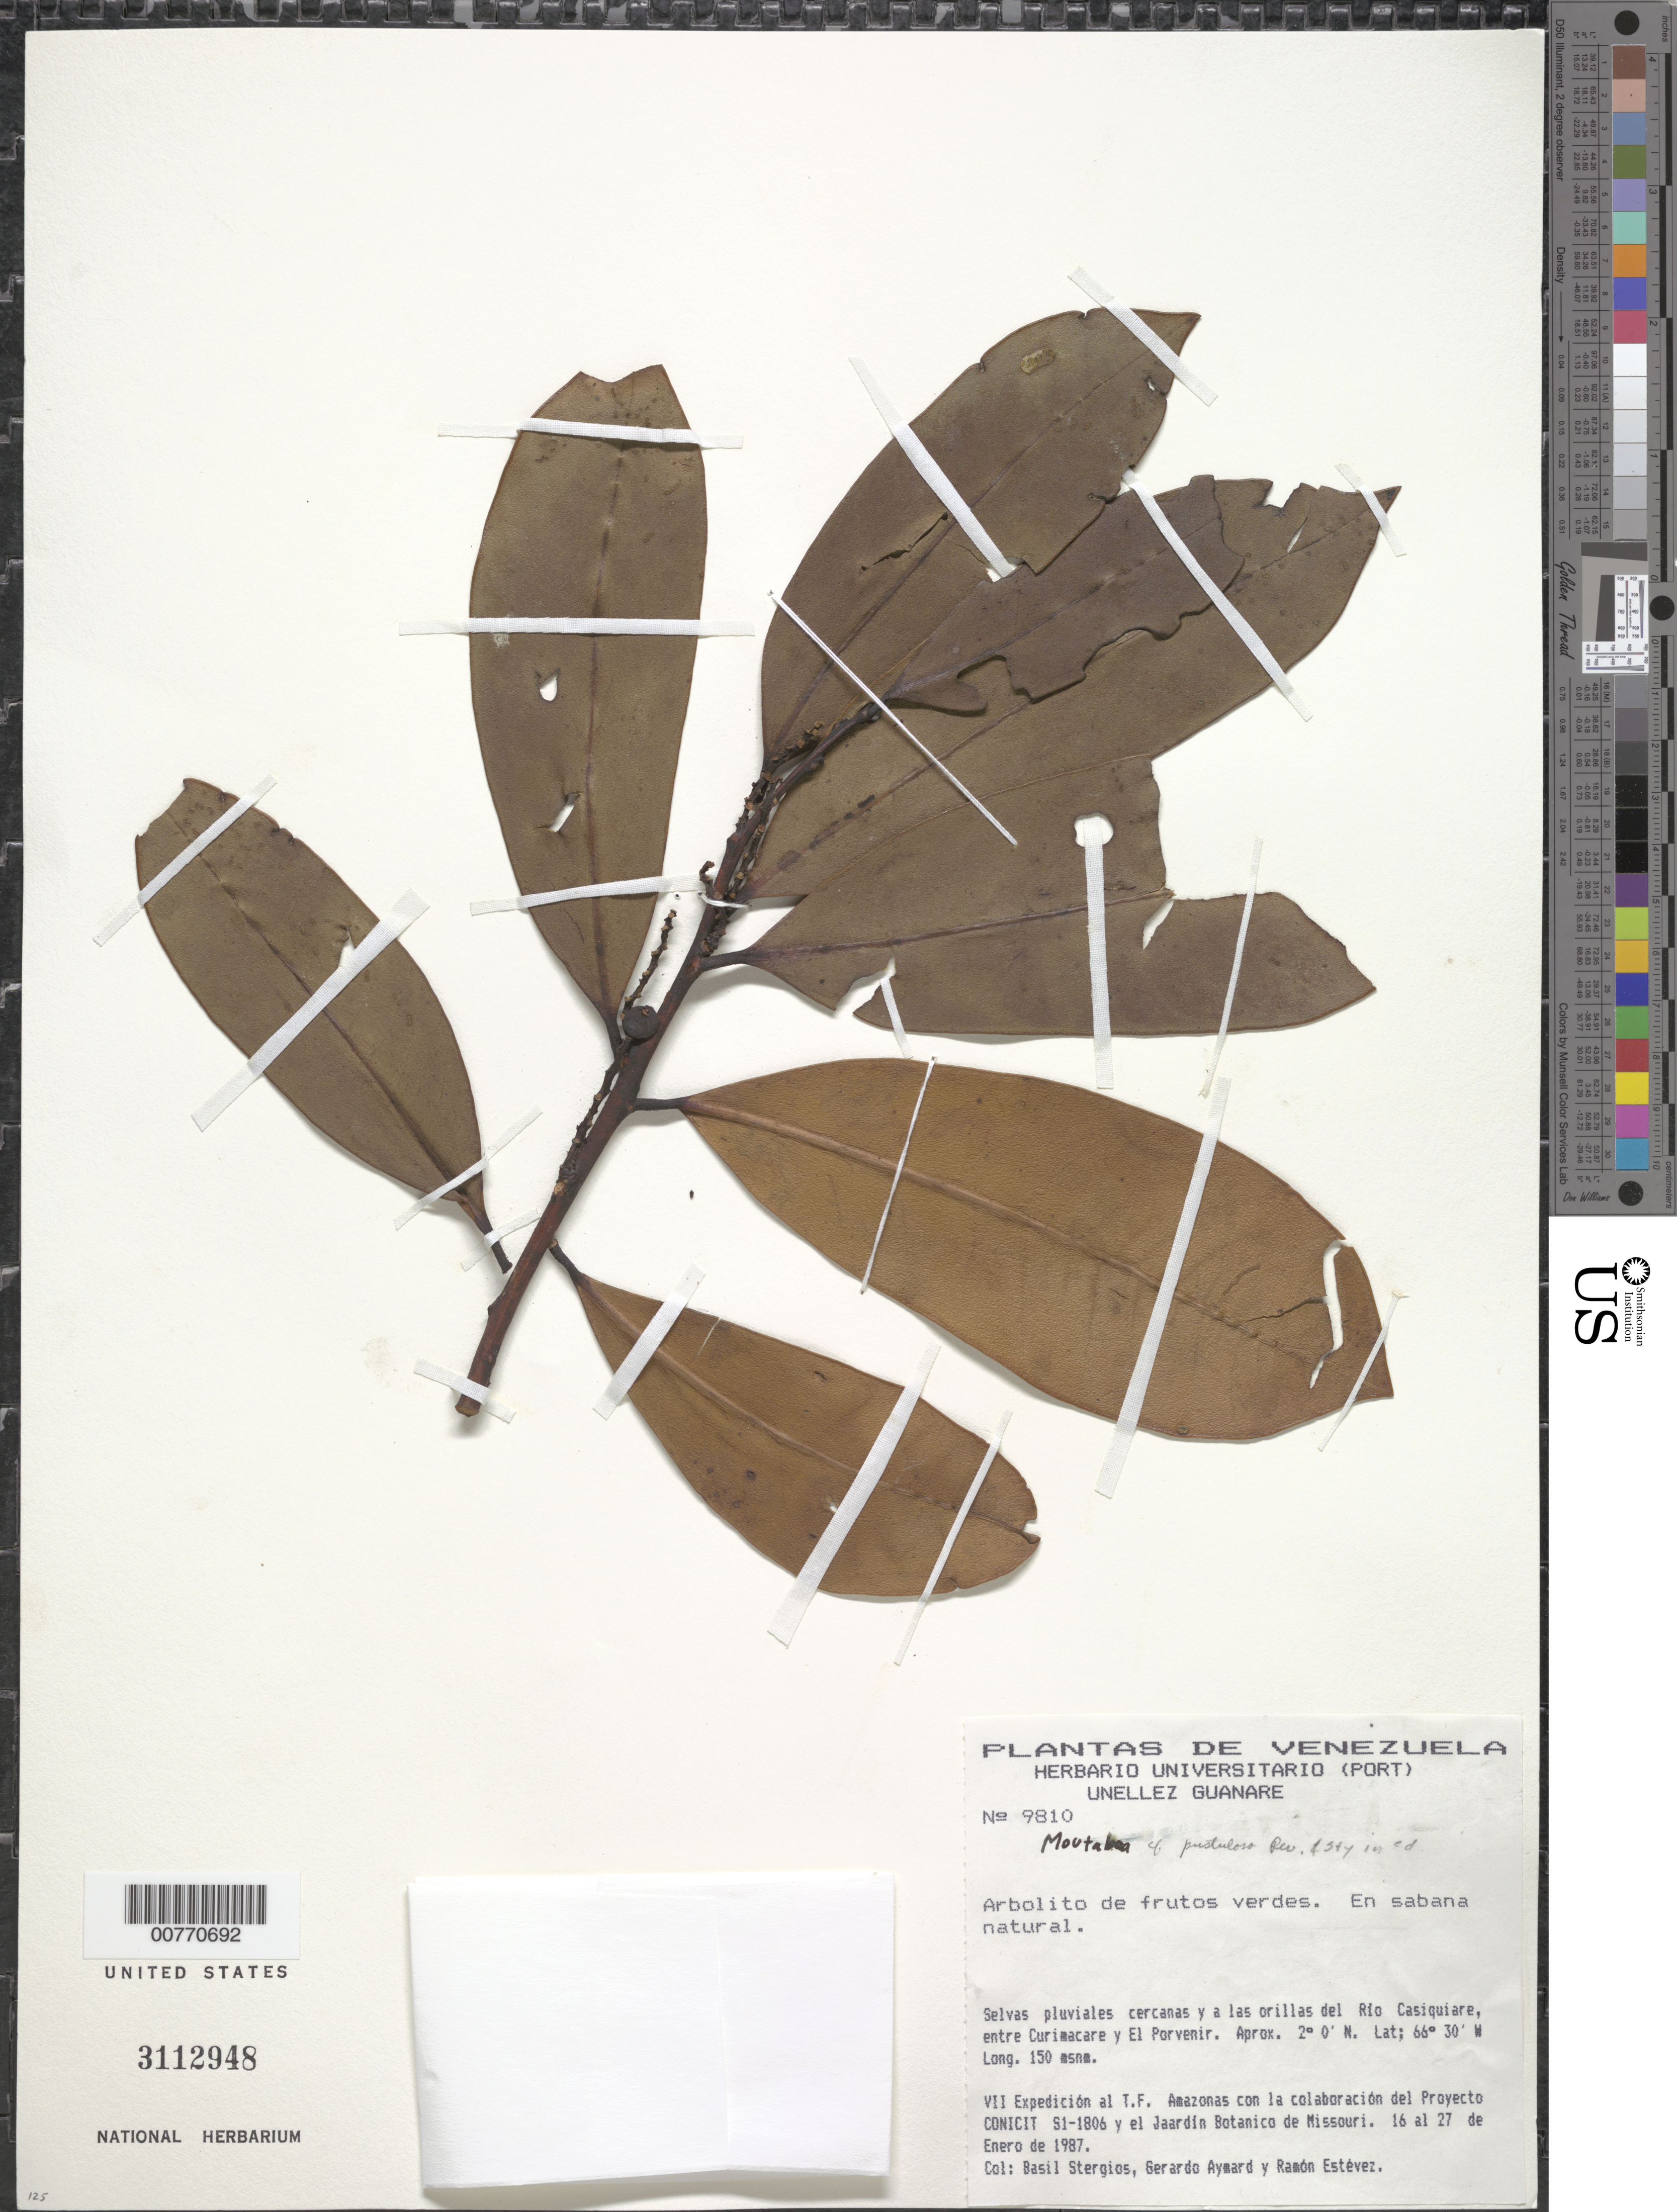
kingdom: Plantae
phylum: Tracheophyta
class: Magnoliopsida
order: Fabales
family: Polygalaceae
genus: Moutabea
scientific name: Moutabea sp.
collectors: B. G. Stergios, G. A. Aymard & R. Estevez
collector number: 9810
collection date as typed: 16-Jan-87 to 27-Jan-87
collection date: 1987-01-16/1987-01-27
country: Venezuela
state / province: Amazonas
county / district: Río Negro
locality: Río Casiquiare, entre Curimacare y El Porvenir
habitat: Rainforest along riverbanks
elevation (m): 150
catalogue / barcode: US 3112948